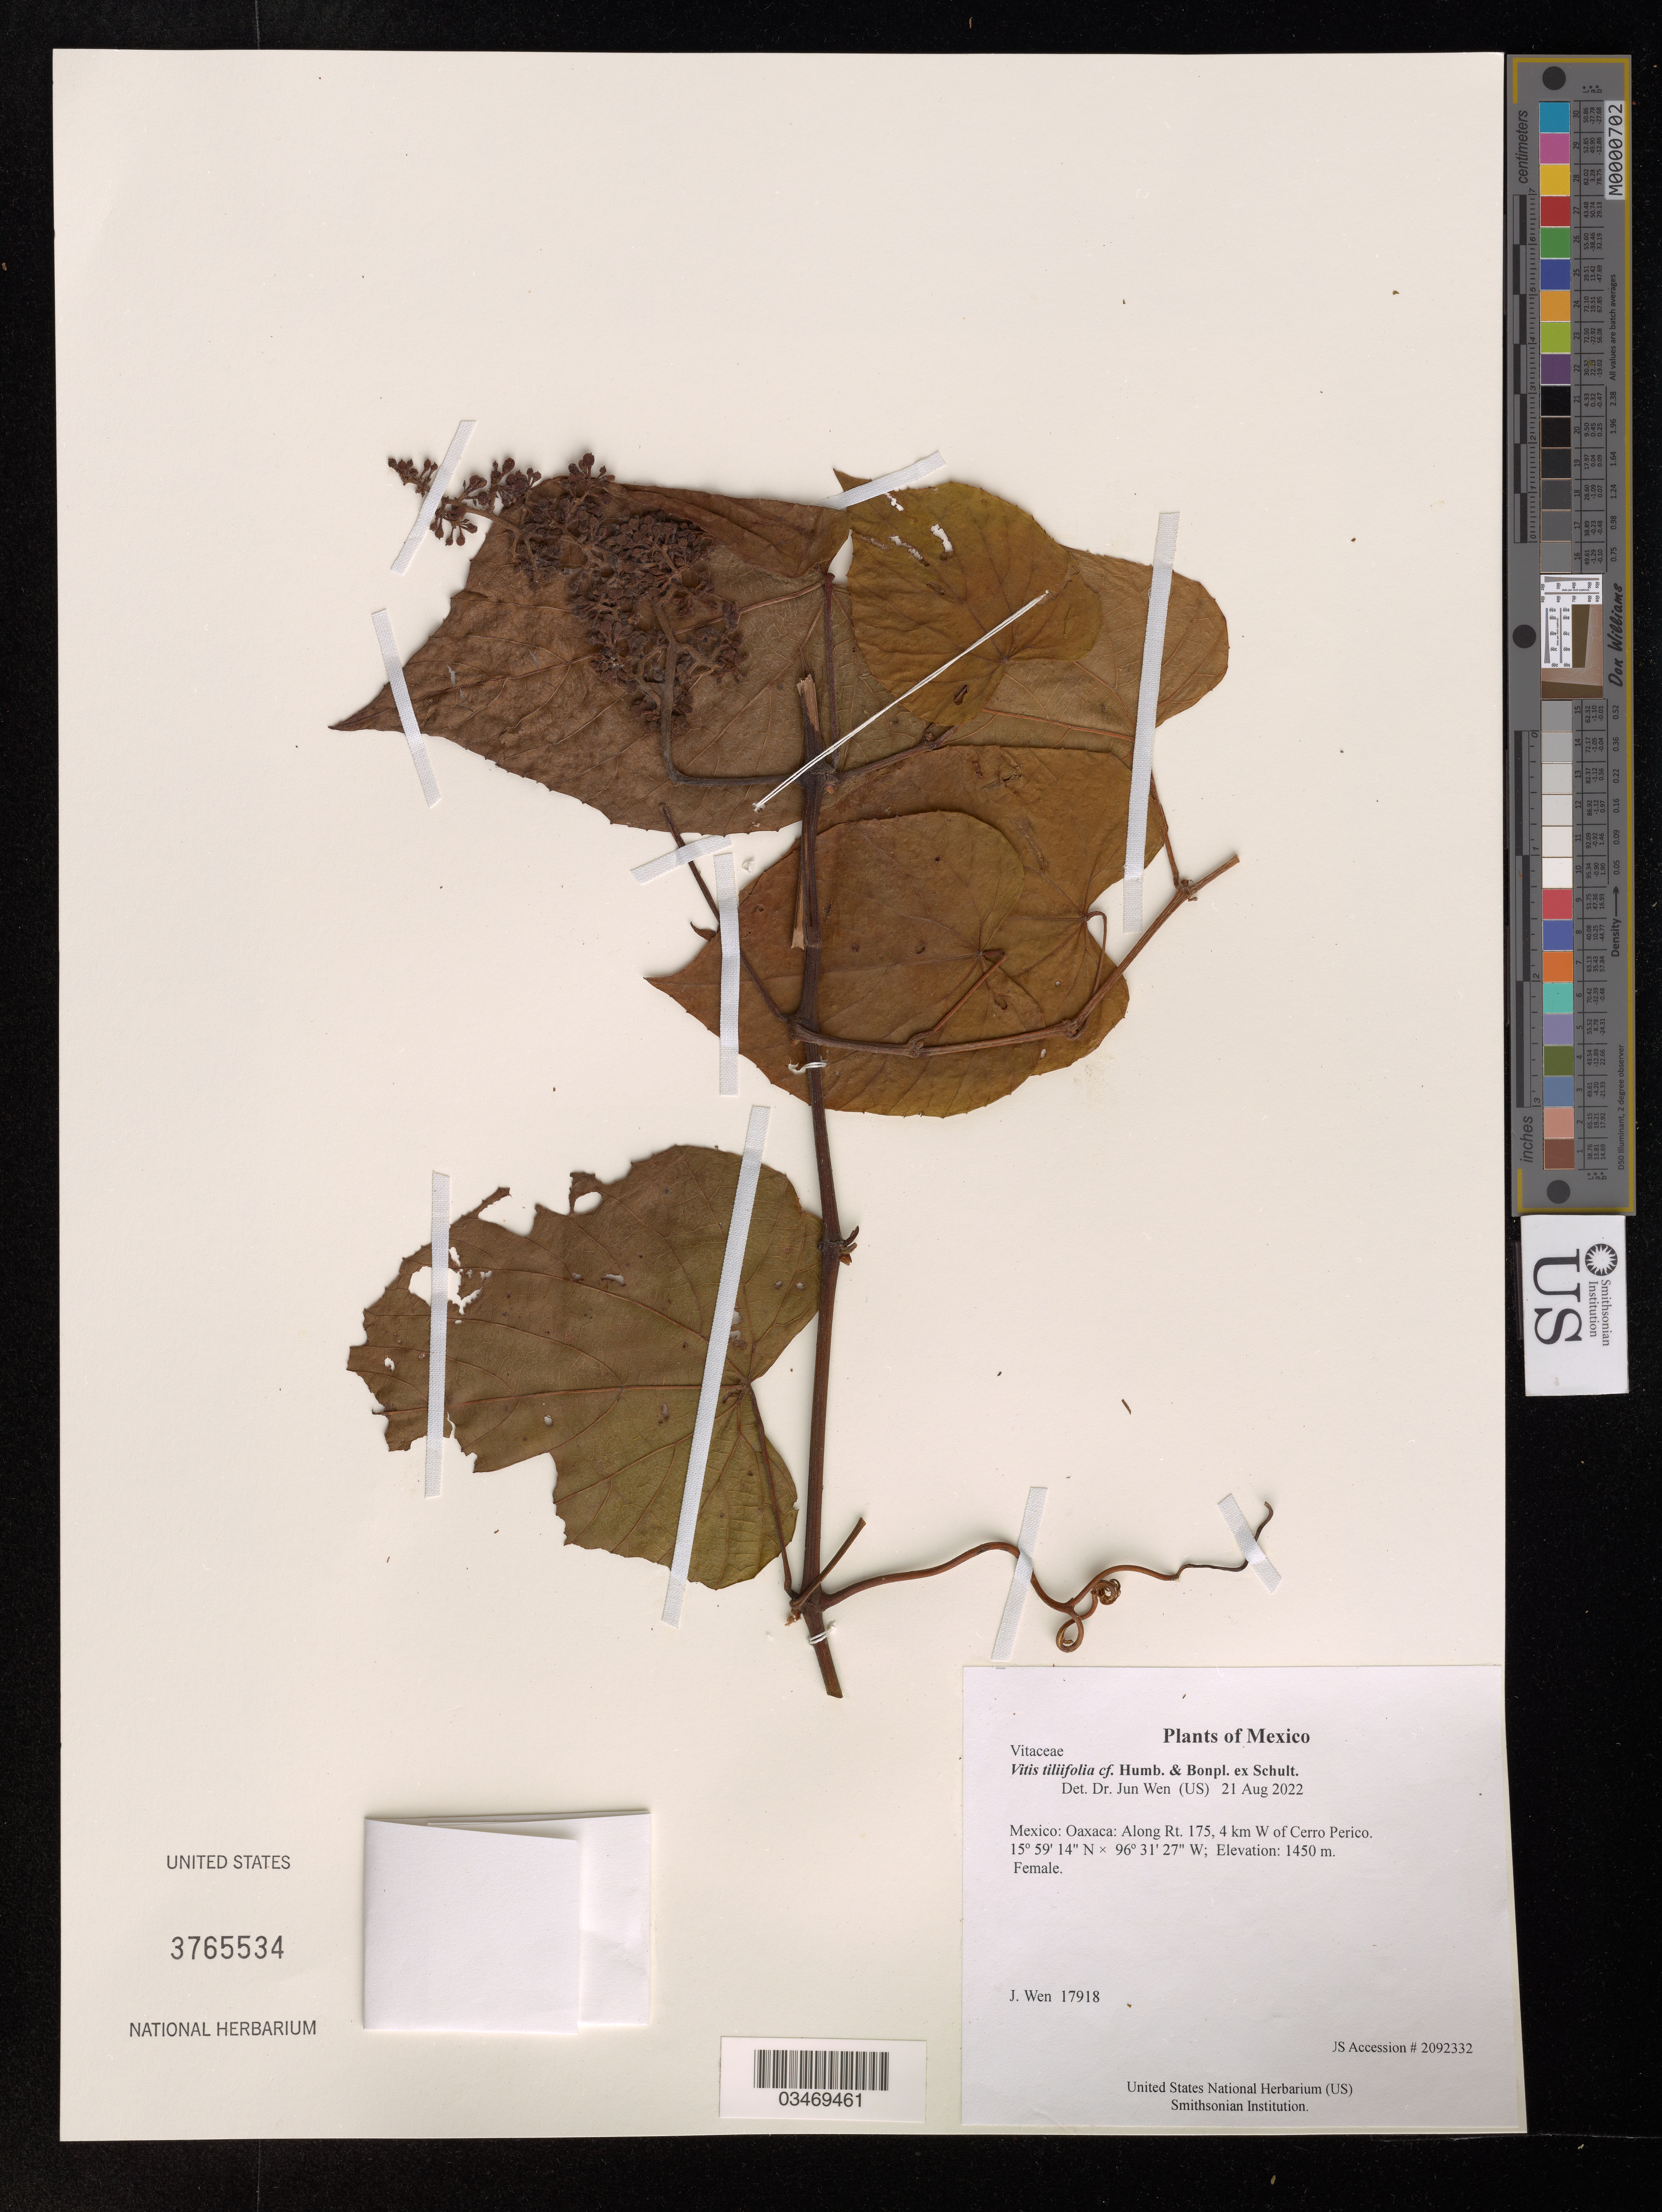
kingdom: Plantae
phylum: Tracheophyta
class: Magnoliopsida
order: Vitales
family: Vitaceae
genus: Vitis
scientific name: Vitis tiliifolia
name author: Humb. & Bonpl. ex Schult.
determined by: Wen, Jun, (BOT), Smithsonian Institution - National Museum of Natural History (UNITED STATES)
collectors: J. Wen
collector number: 17918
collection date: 2022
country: Mexico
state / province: Oaxaca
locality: Along Rt. 175, 4 km W of Cerro Perico.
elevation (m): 1450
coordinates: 15 59 14 N, 96 31 27 W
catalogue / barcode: US 3765534